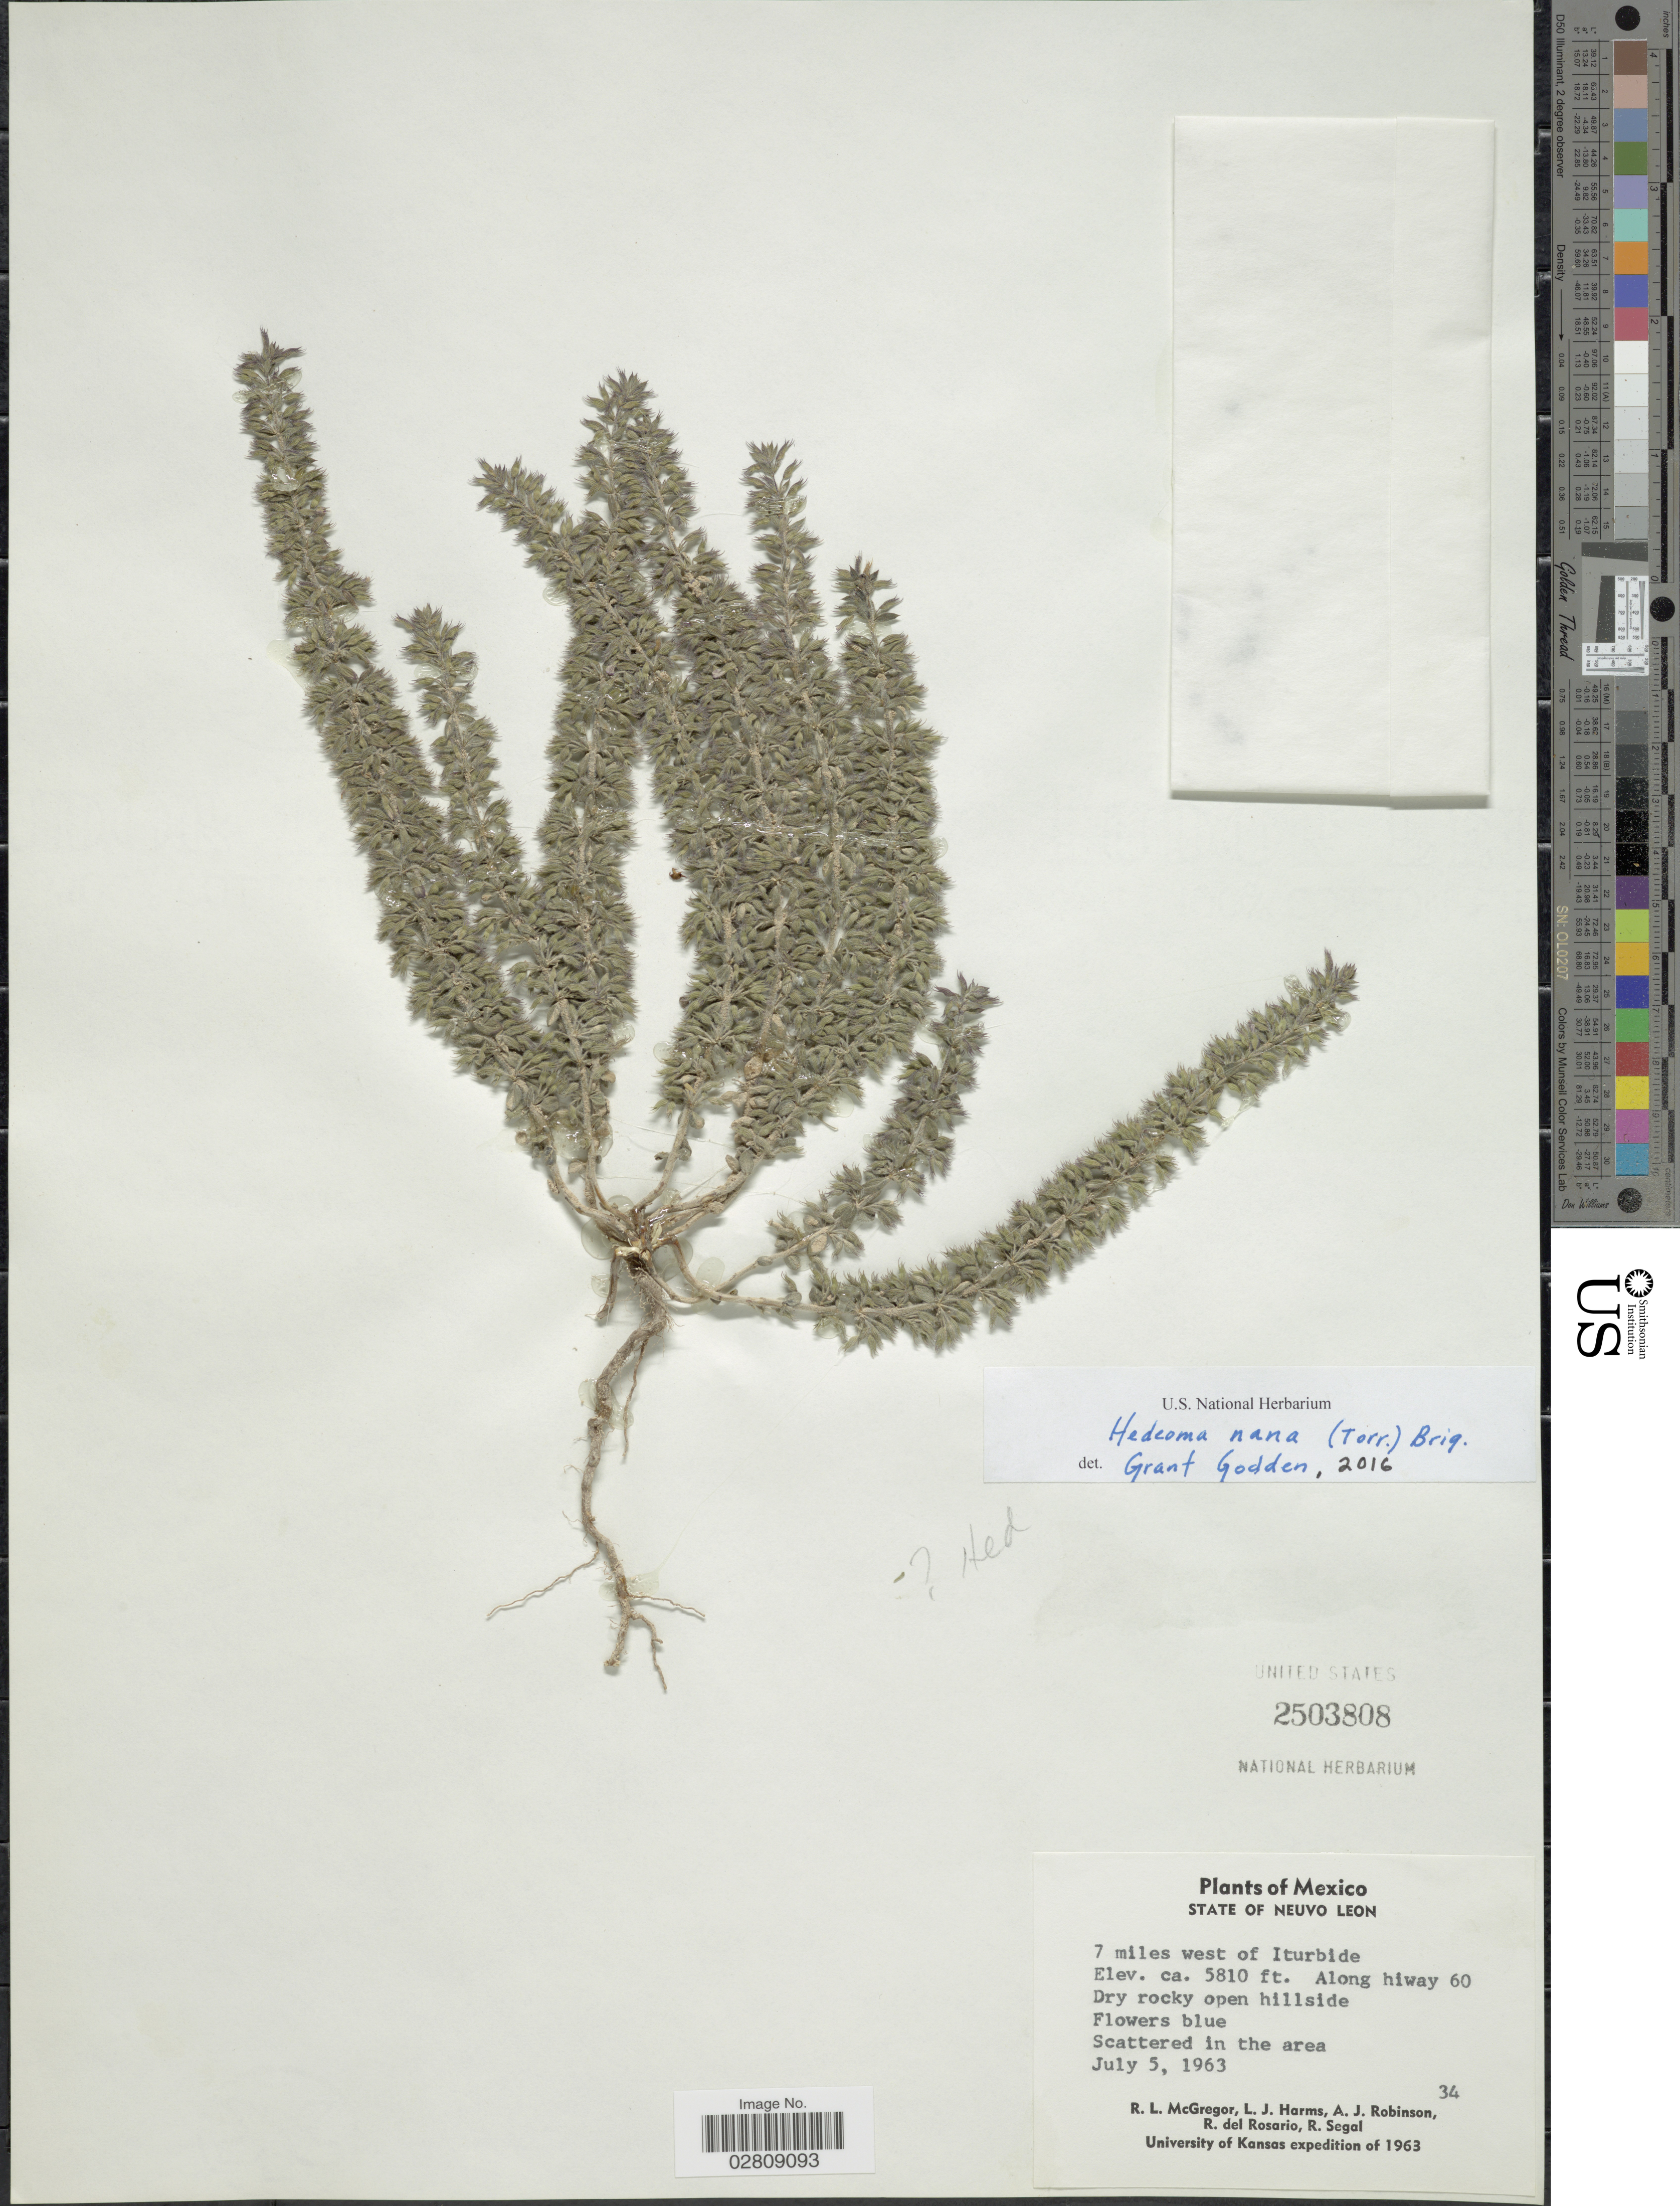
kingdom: Plantae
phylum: Tracheophyta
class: Magnoliopsida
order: Lamiales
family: Lamiaceae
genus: Hedeoma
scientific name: Hedeoma nana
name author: (Torr.) Briq.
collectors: R. McGregor, L. Harms, A. J. Robinson, R. del Rosario & R. Segal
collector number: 34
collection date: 1963-07-05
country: Mexico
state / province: Nuevo León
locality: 7 miles west of Iturbide, Along hiway 60.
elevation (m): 1771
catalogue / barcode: US 2503808